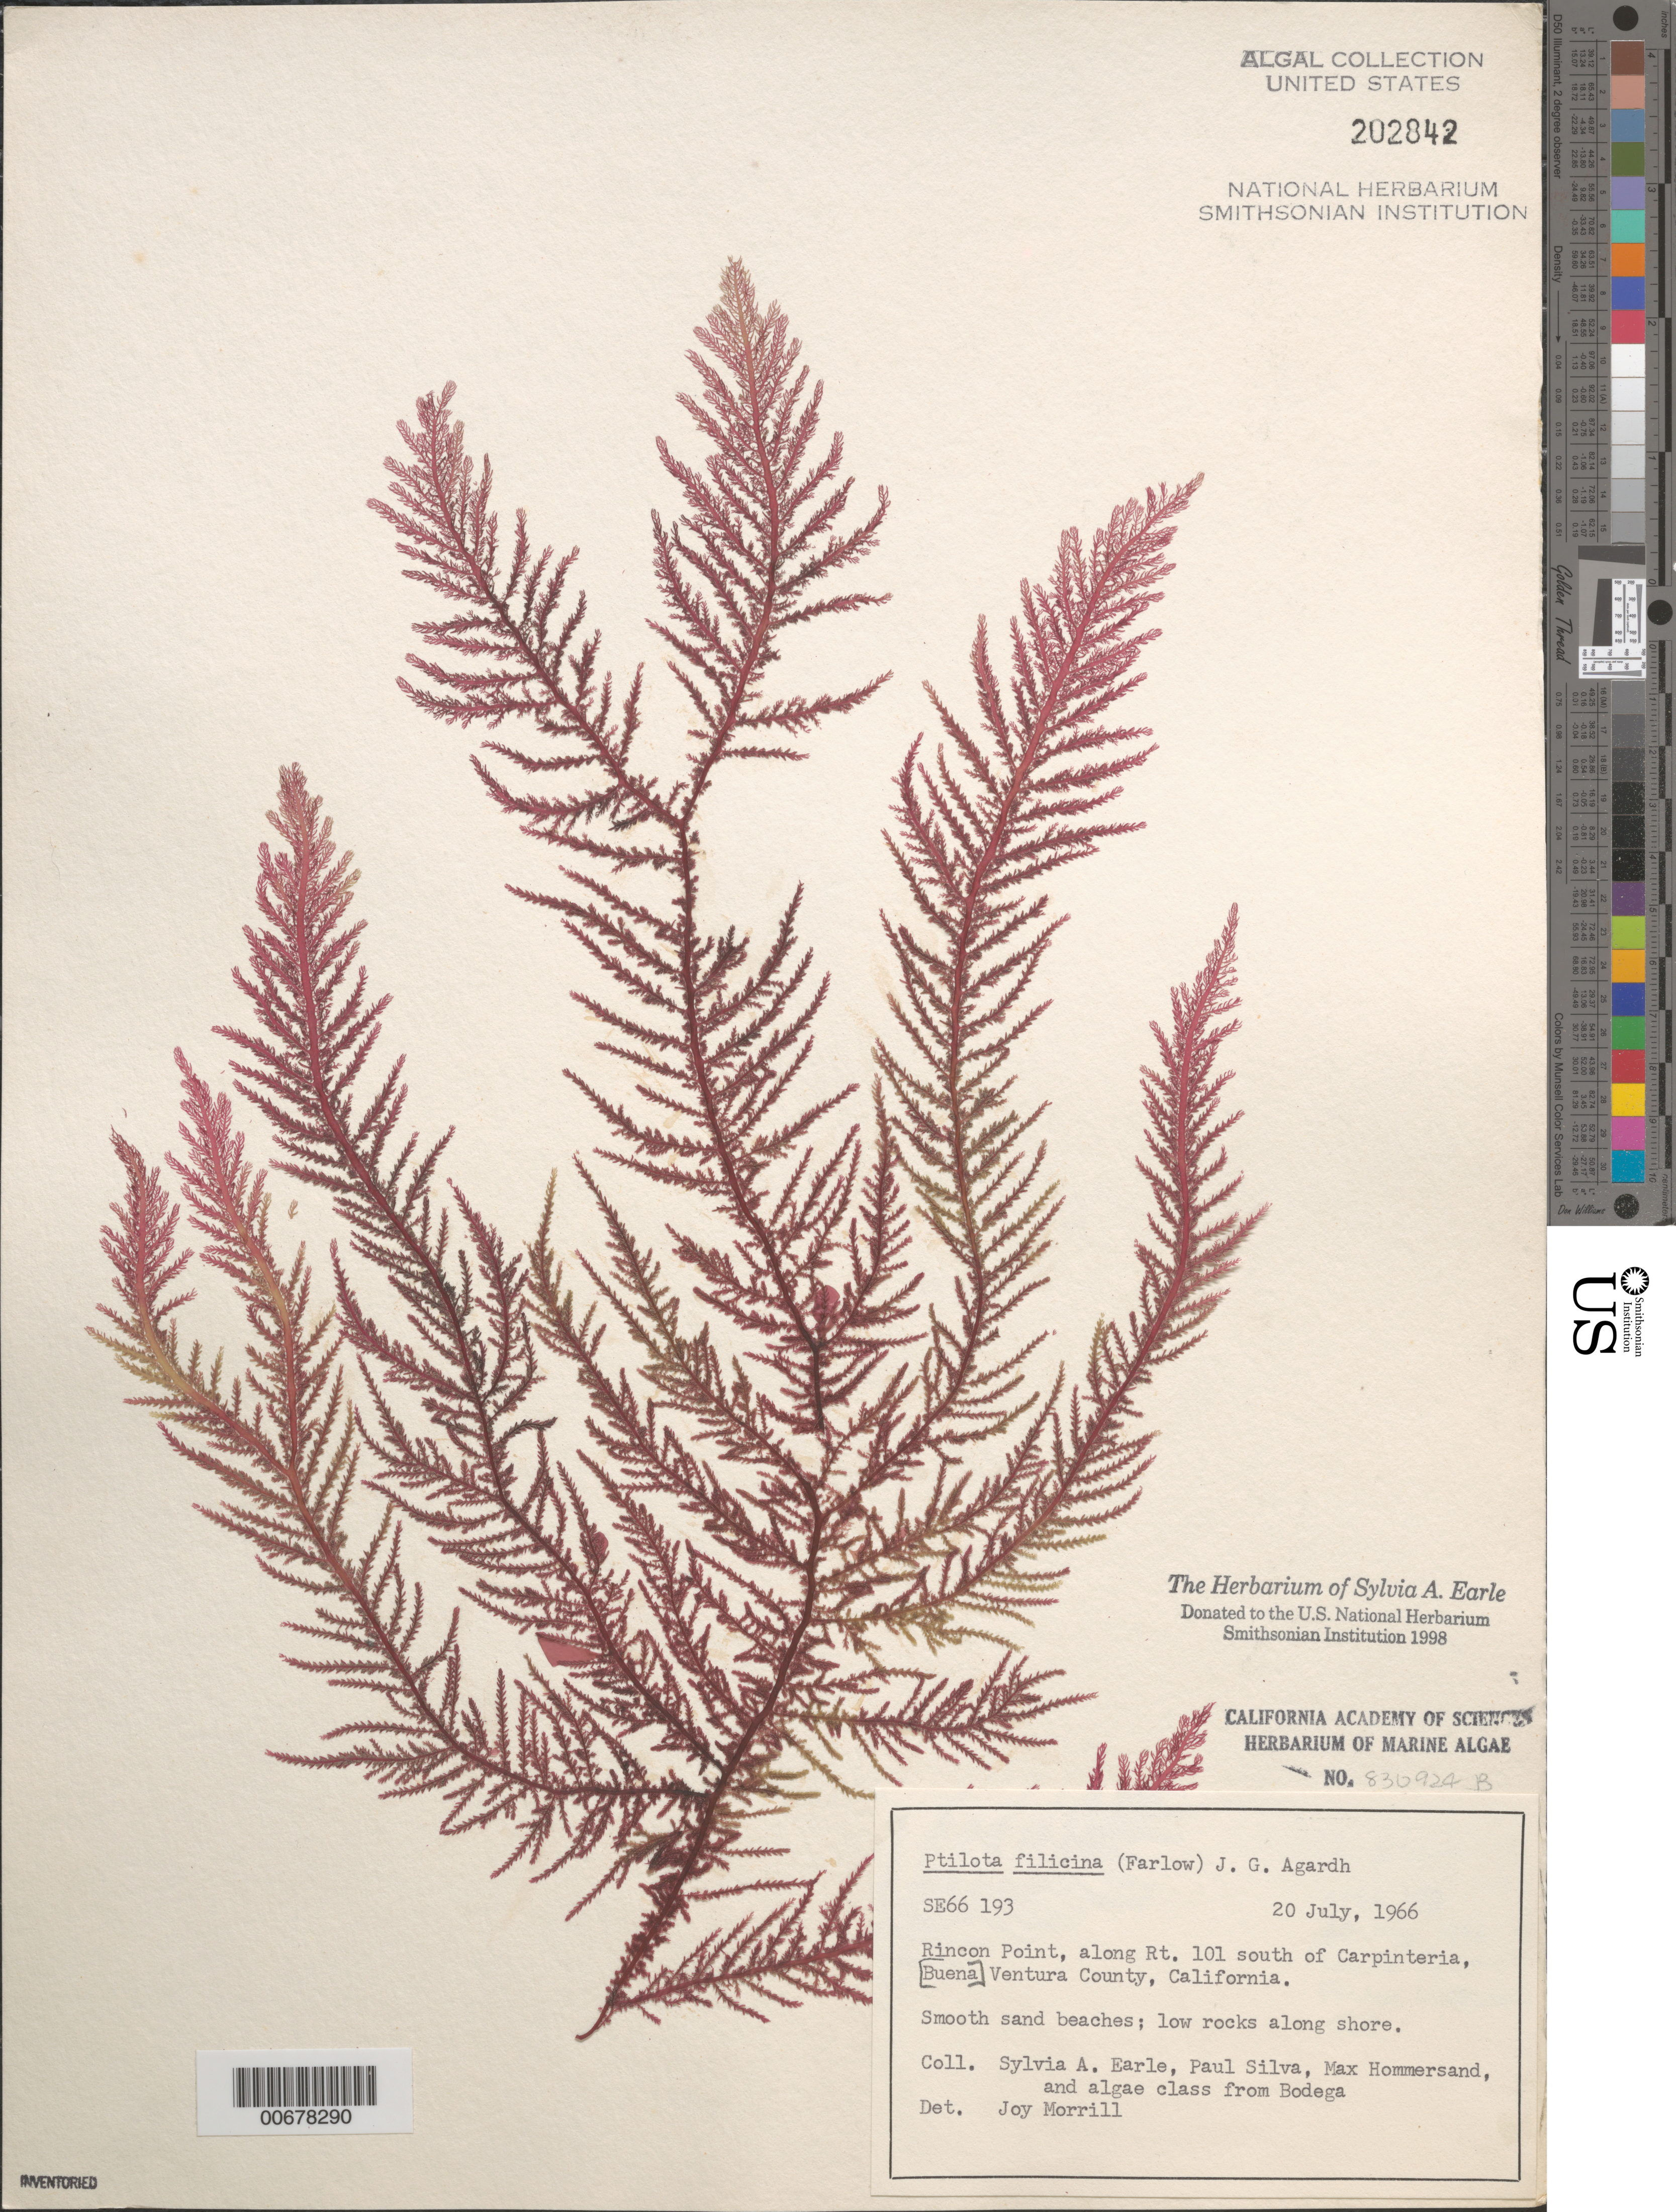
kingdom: Plantae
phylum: Rhodophyta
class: Florideophyceae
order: Ceramiales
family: Wrangeliaceae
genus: Ptilota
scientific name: Ptilota filicina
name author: J. Agardh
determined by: Morrill, J.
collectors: S. A. Earle, P. C. Silva, M. H. Hommersand & Bodega Algae Class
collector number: SE 66193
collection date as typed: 20 Jul 1966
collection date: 1966-07-20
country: United States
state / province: California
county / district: Ventura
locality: Rincon Point, Route 101 south of Carpinteria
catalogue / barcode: US 202842